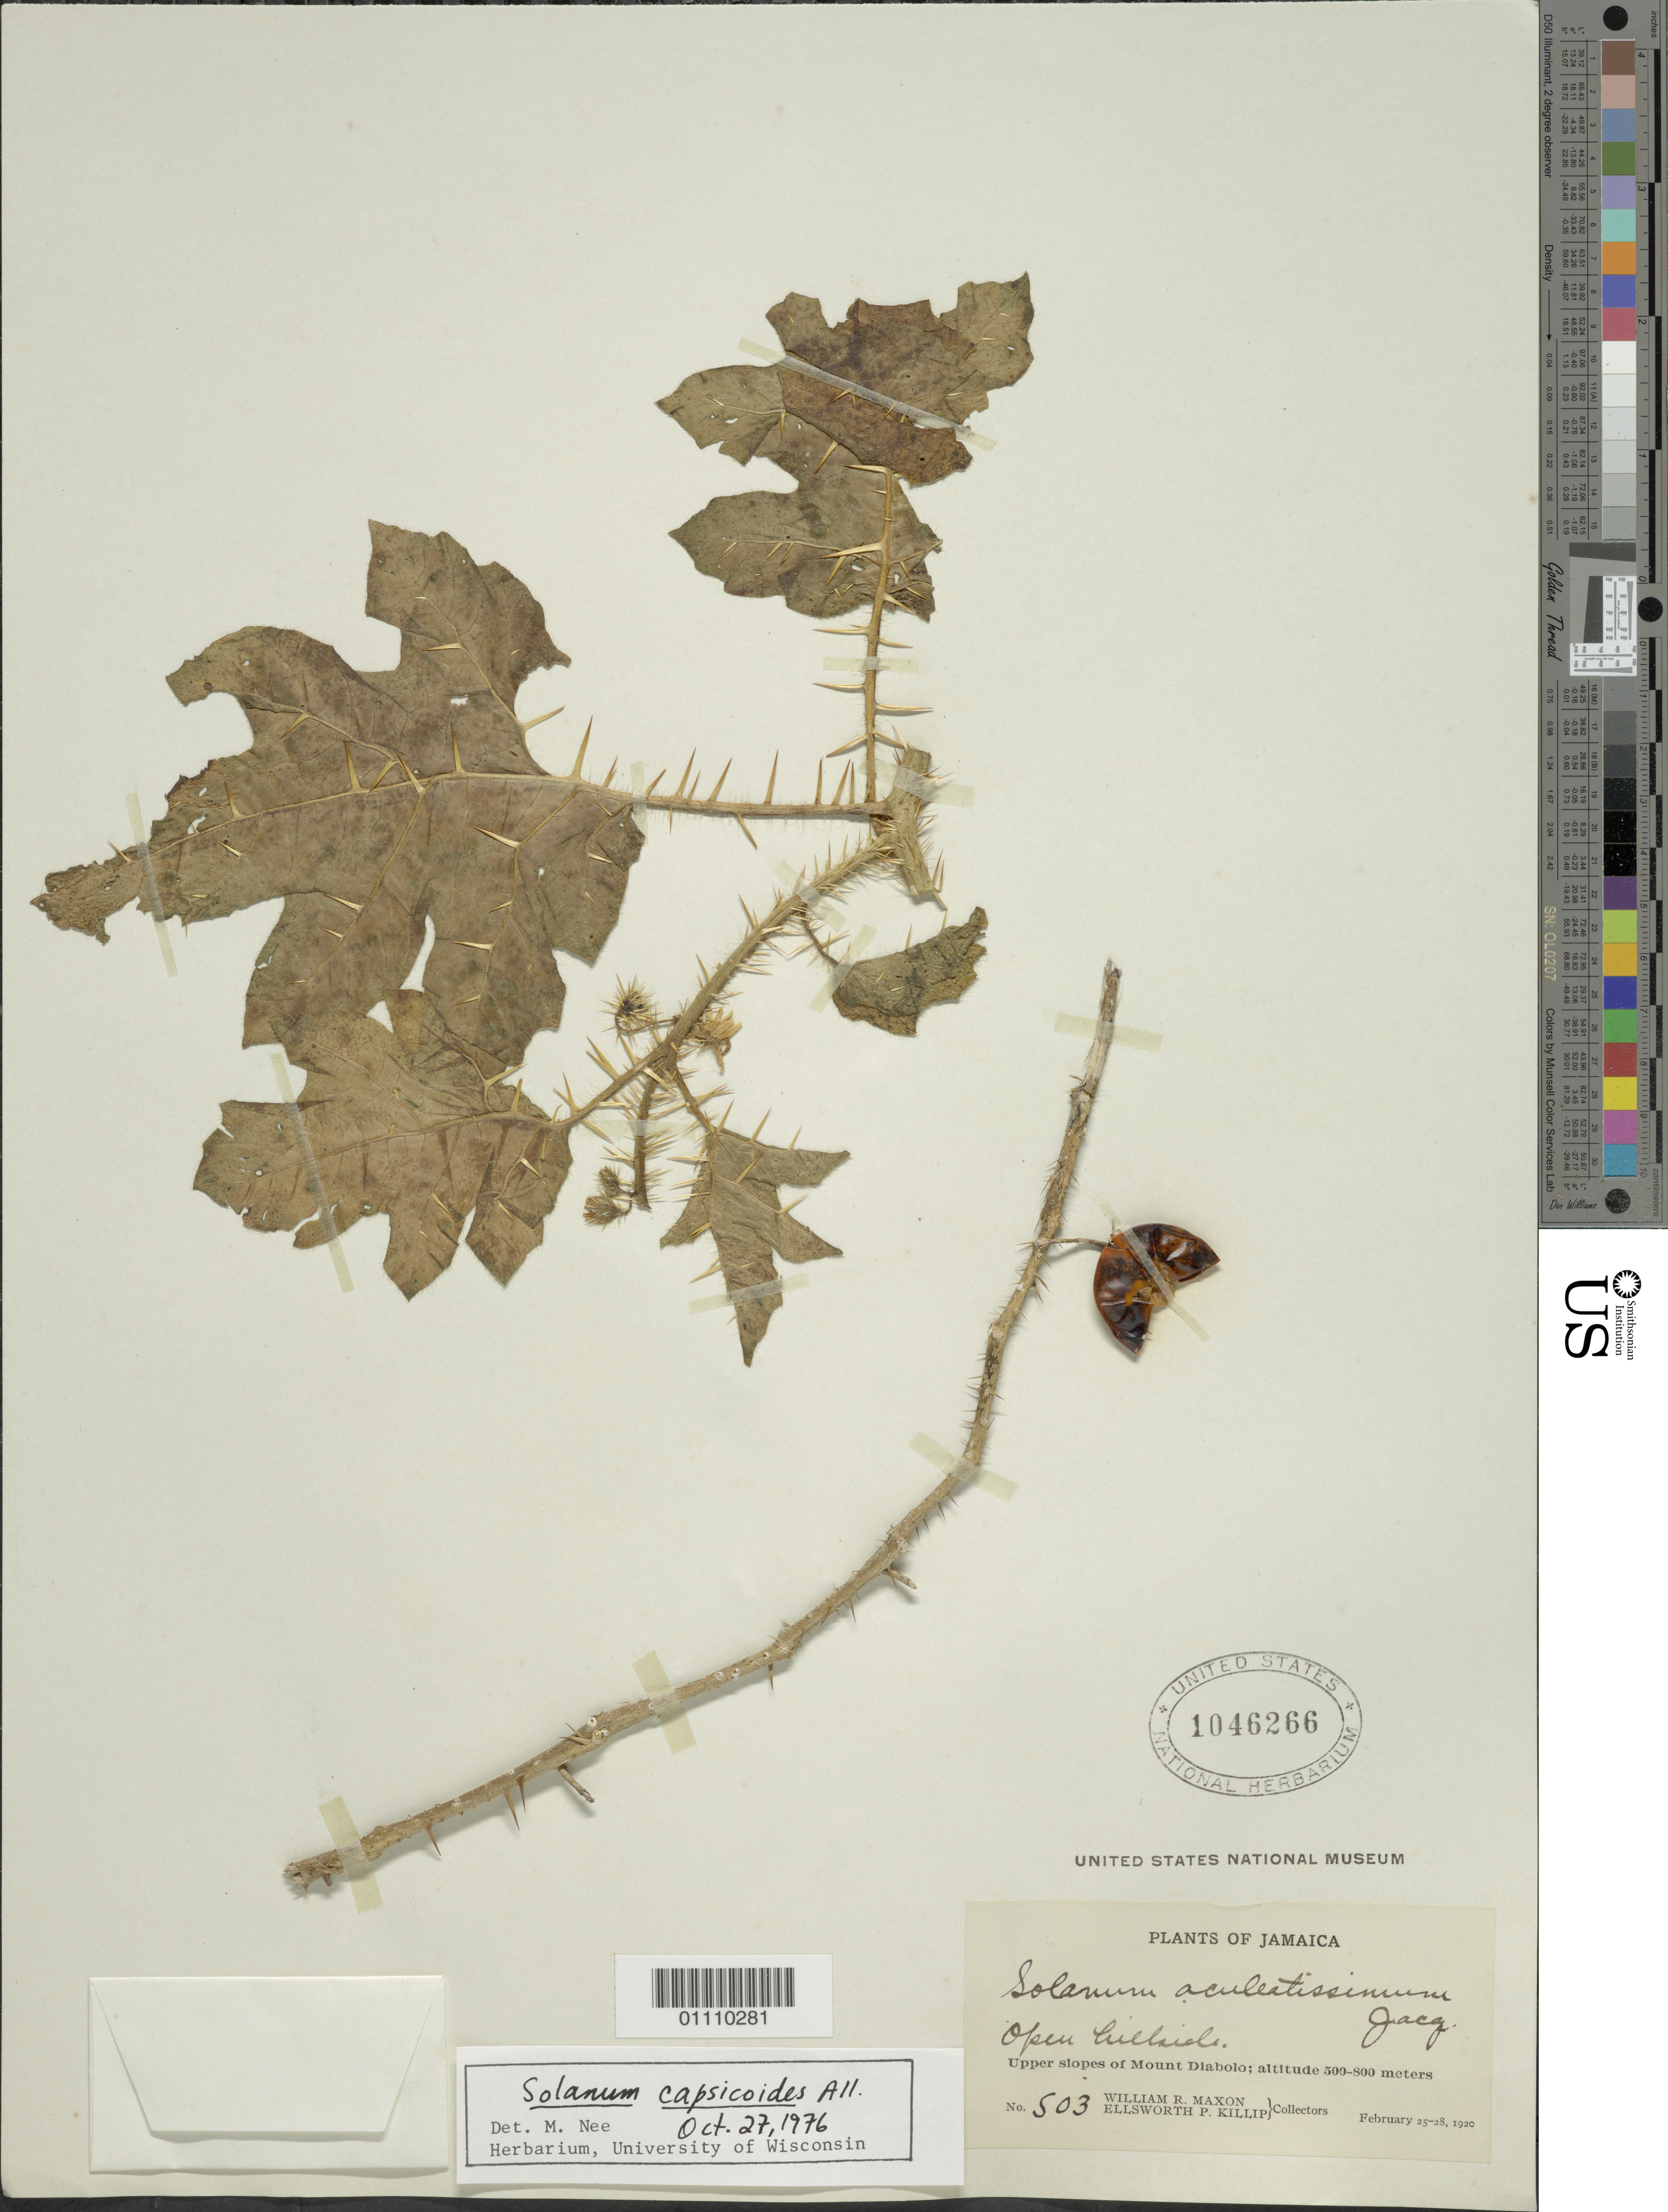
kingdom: Plantae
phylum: Tracheophyta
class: Magnoliopsida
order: Solanales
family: Solanaceae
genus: Solanum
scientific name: Solanum capsicoides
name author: All.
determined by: Nee, Michael H.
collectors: W. R. Maxon & E. P. Killip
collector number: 503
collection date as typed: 25 Feb 1920 to 28 Feb 1920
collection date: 1920-02-25/1920-02-28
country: Jamaica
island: Jamaica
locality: Mount Diabolo, upper slopes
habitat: Open hillside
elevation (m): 500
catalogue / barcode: US 1046266